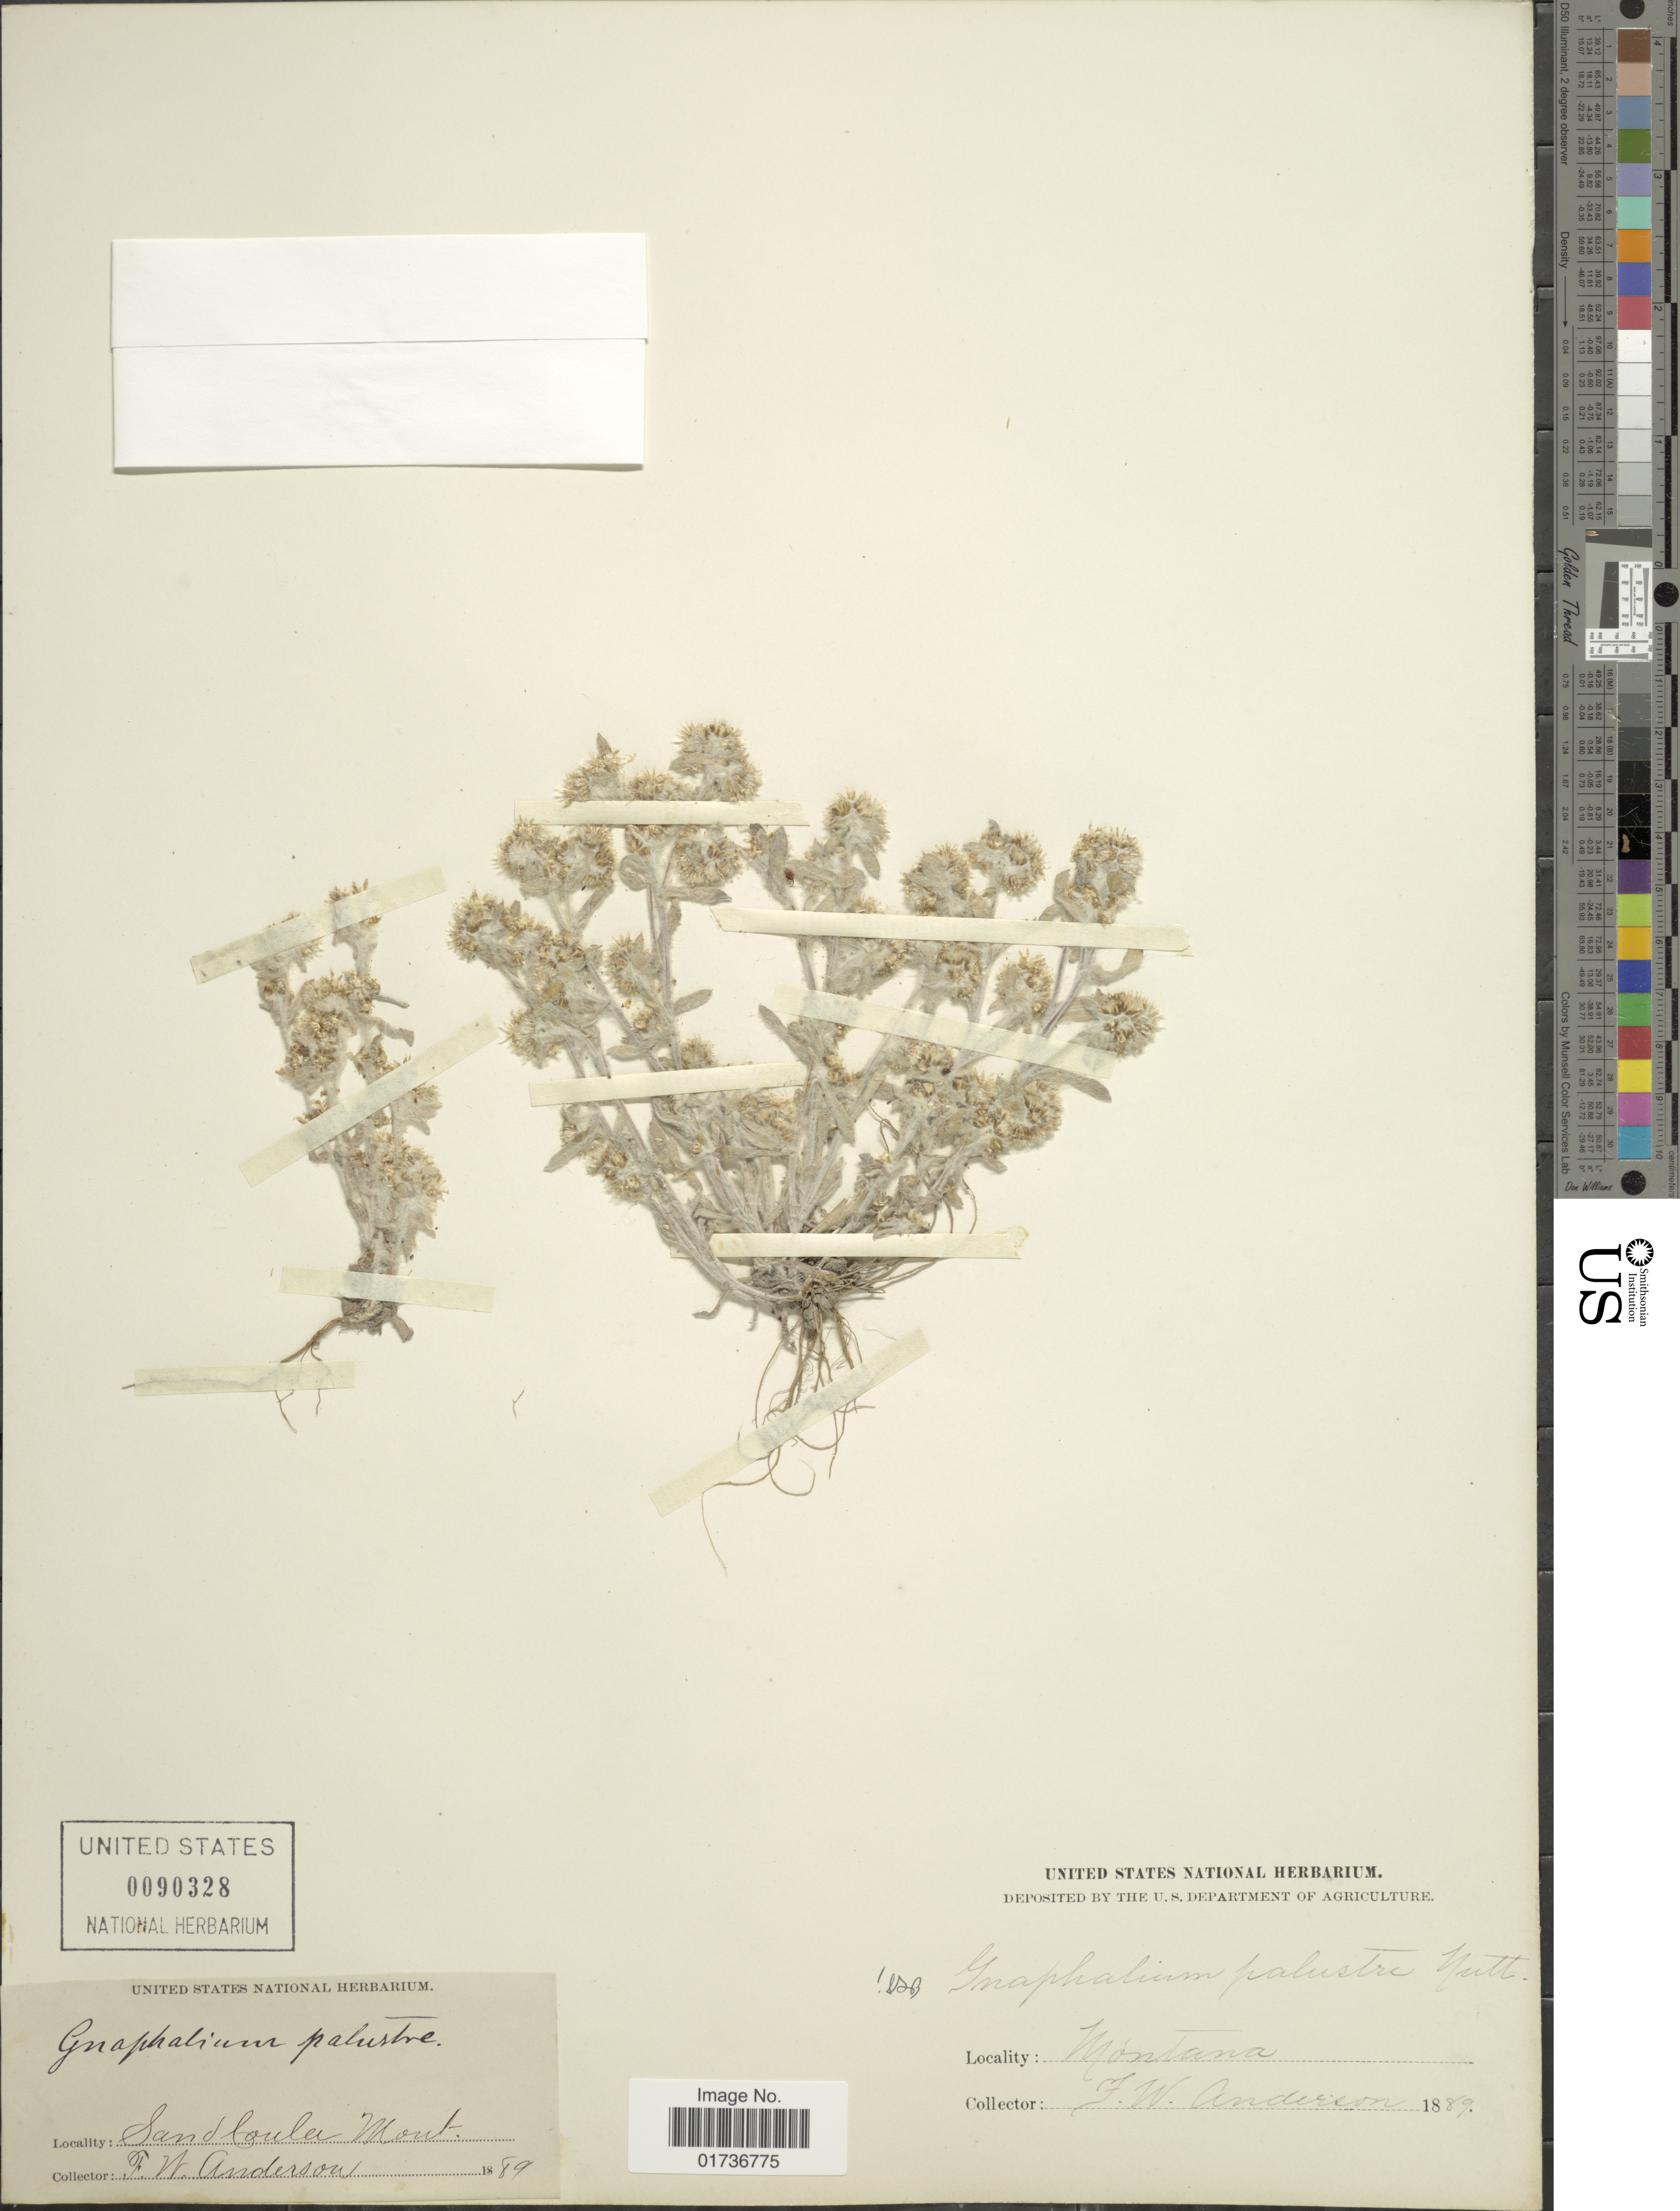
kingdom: Plantae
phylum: Tracheophyta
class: Magnoliopsida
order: Asterales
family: Asteraceae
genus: Gnaphalium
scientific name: Gnaphalium palustre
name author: Nutt.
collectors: F. W. Anderson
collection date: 1889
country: United States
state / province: Montana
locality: Sand Coulee Mont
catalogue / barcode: US 90328